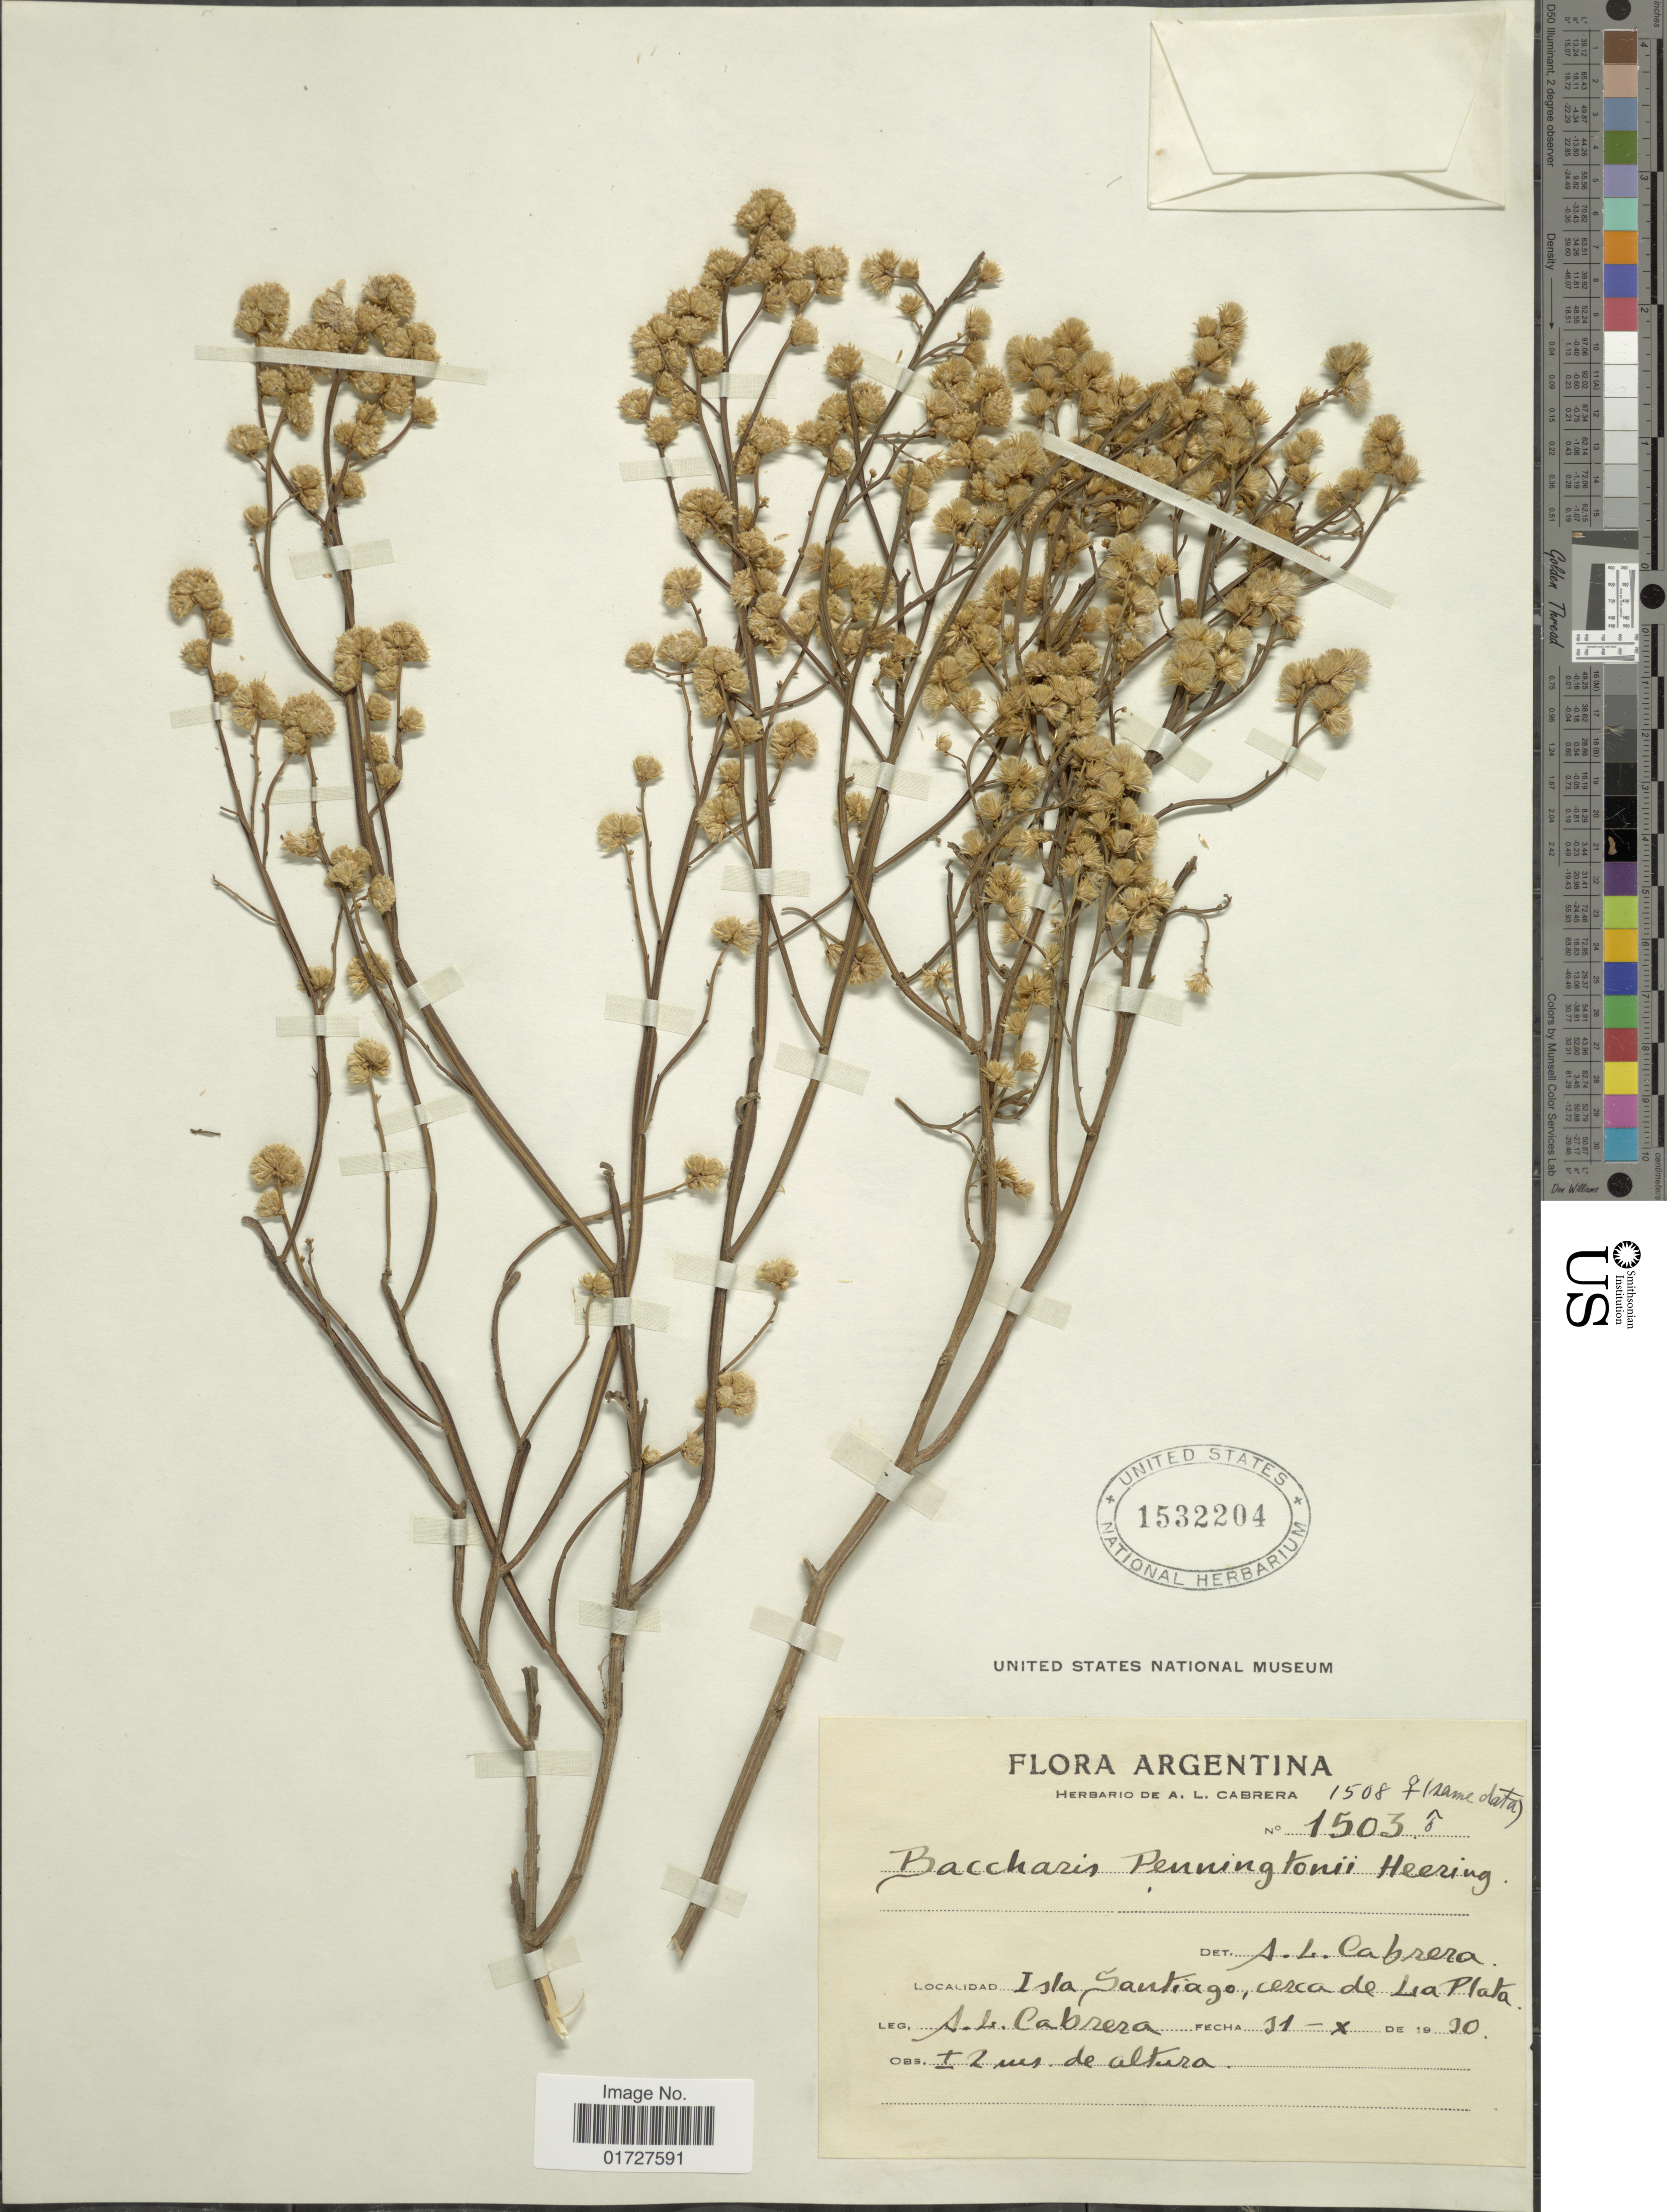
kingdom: Plantae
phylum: Tracheophyta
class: Magnoliopsida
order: Asterales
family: Asteraceae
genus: Baccharis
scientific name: Baccharis penningtonii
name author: Heering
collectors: A. L. Cabrera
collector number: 1503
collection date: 1930-10-31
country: Argentina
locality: Isla Santiago, cerca de La Plata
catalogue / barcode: US 1532204